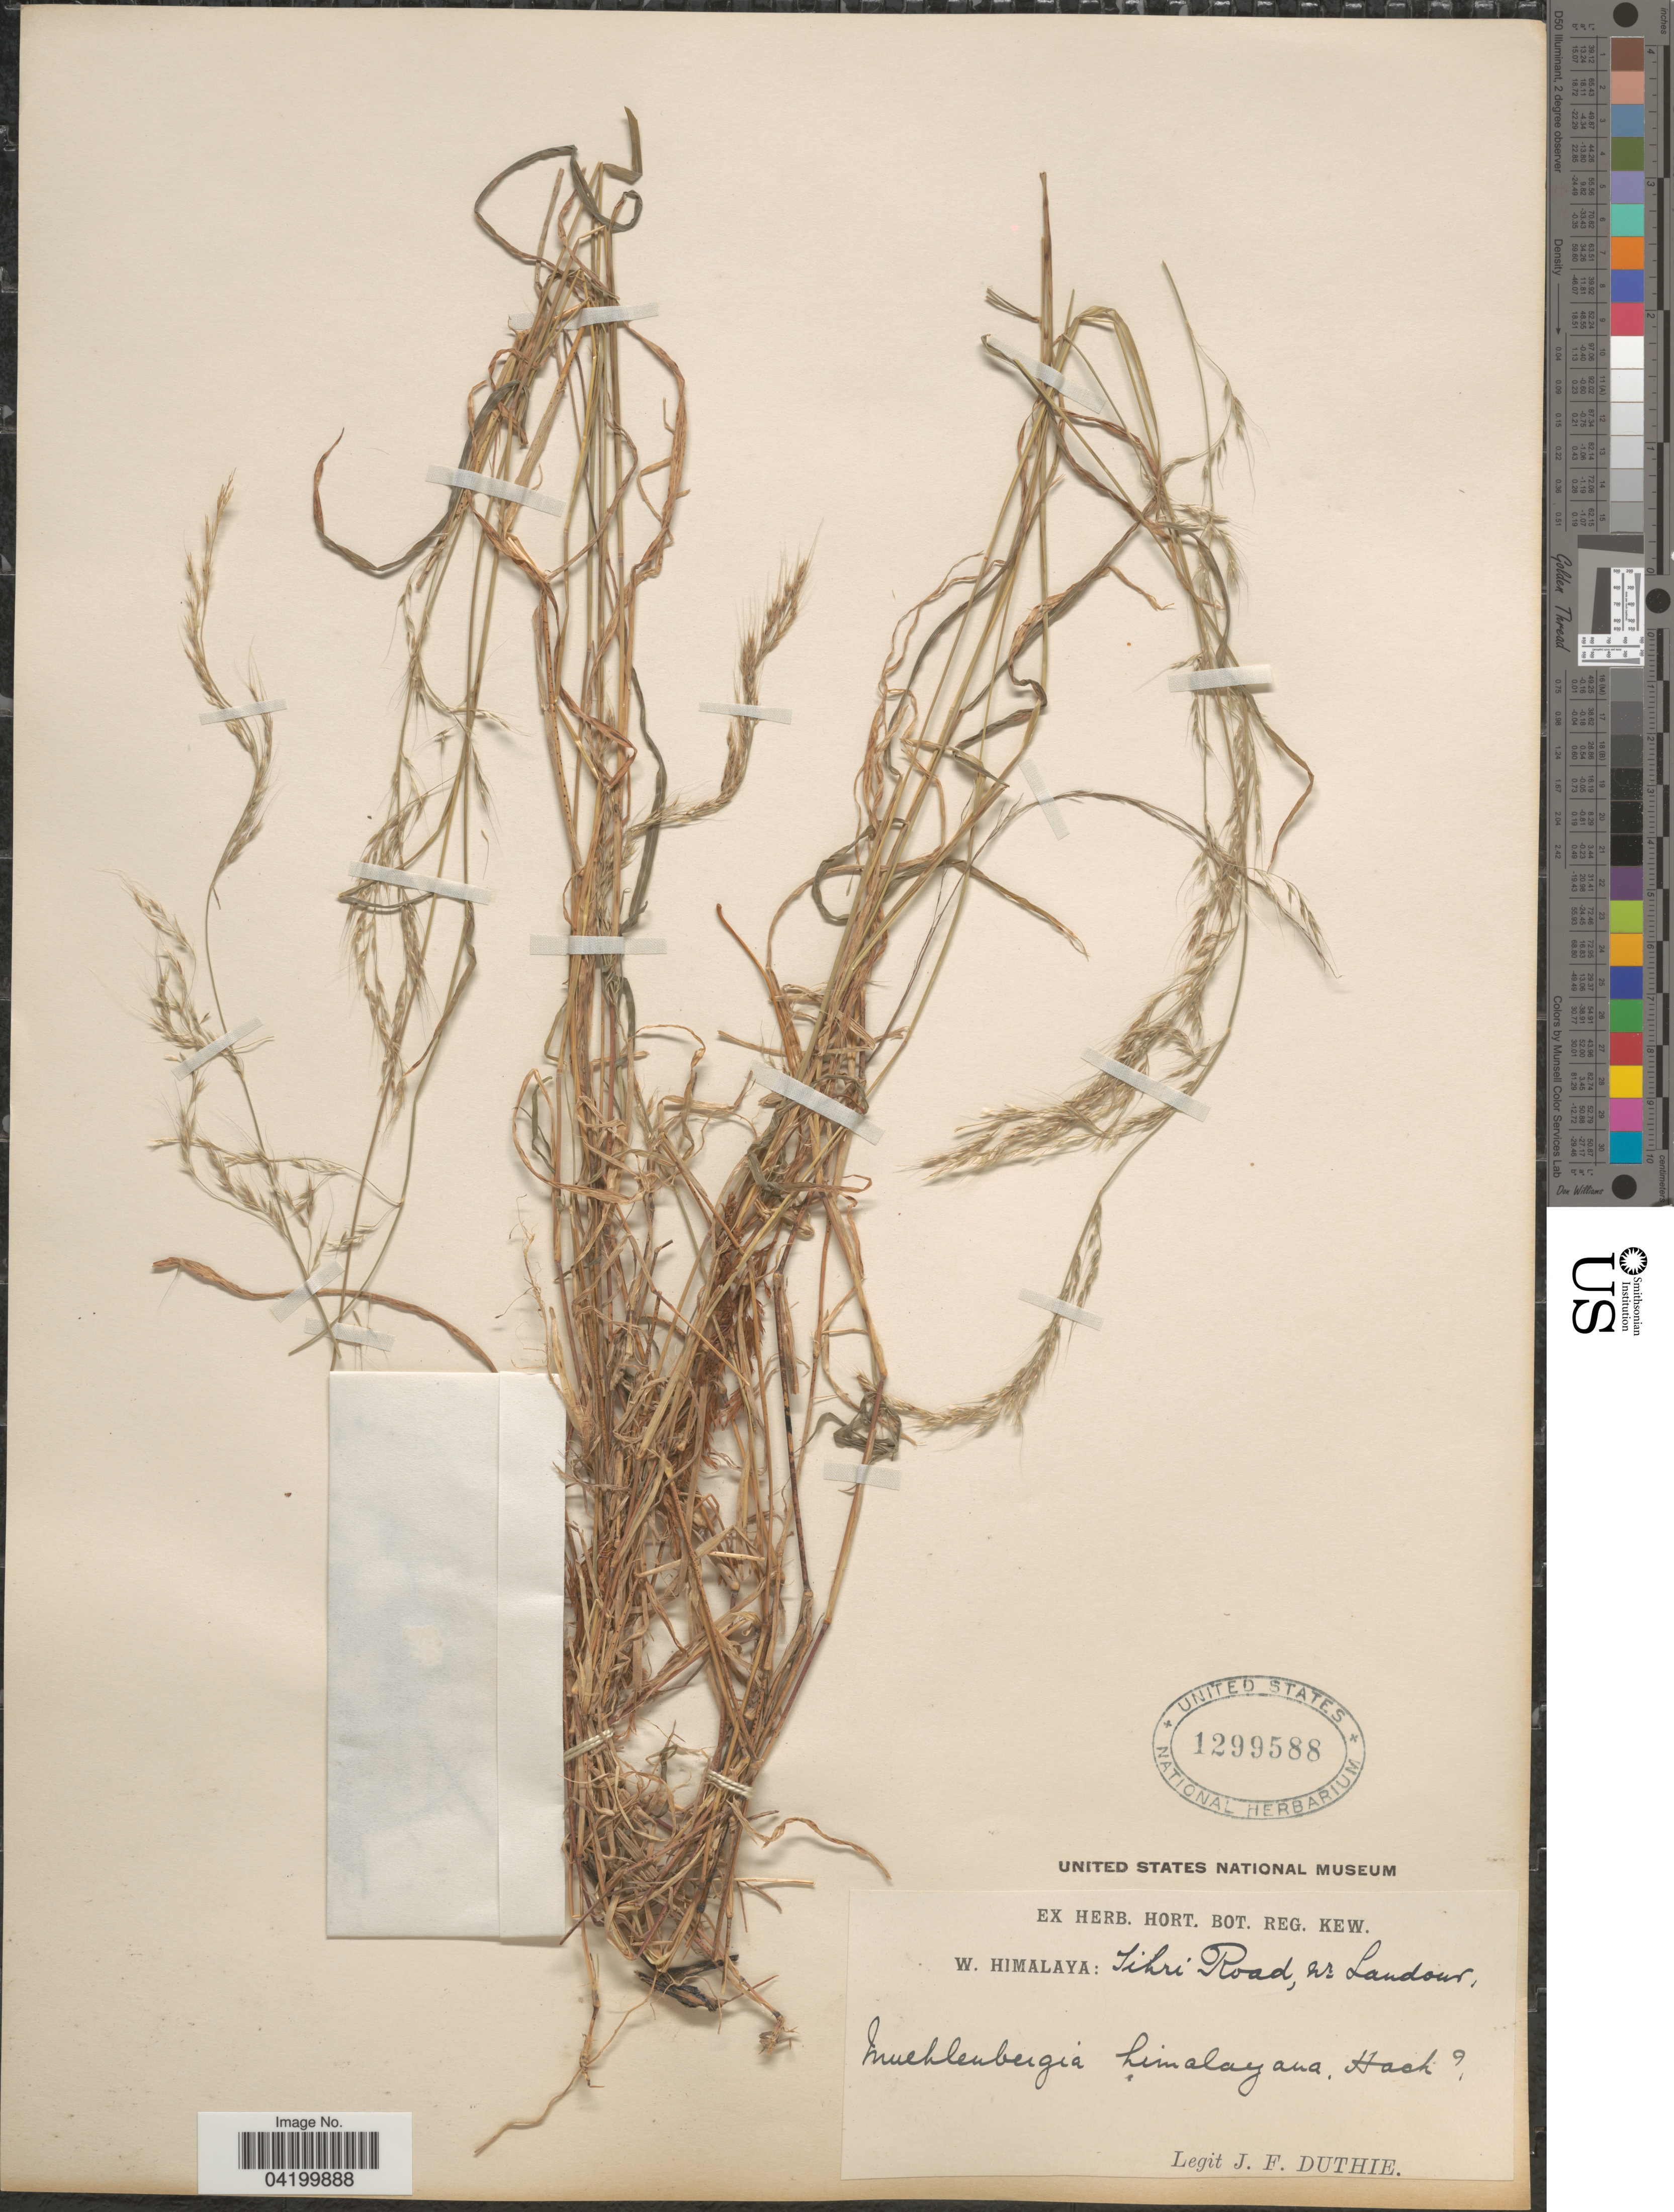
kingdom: Plantae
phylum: Tracheophyta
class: Liliopsida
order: Poales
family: Poaceae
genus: Muhlenbergia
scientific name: Muhlenbergia himalayensis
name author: Hack. ex Hook. f.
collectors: J. F. Duthie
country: India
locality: W. Himalaya: Tihri Road, nr Landour.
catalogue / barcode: US 1299588